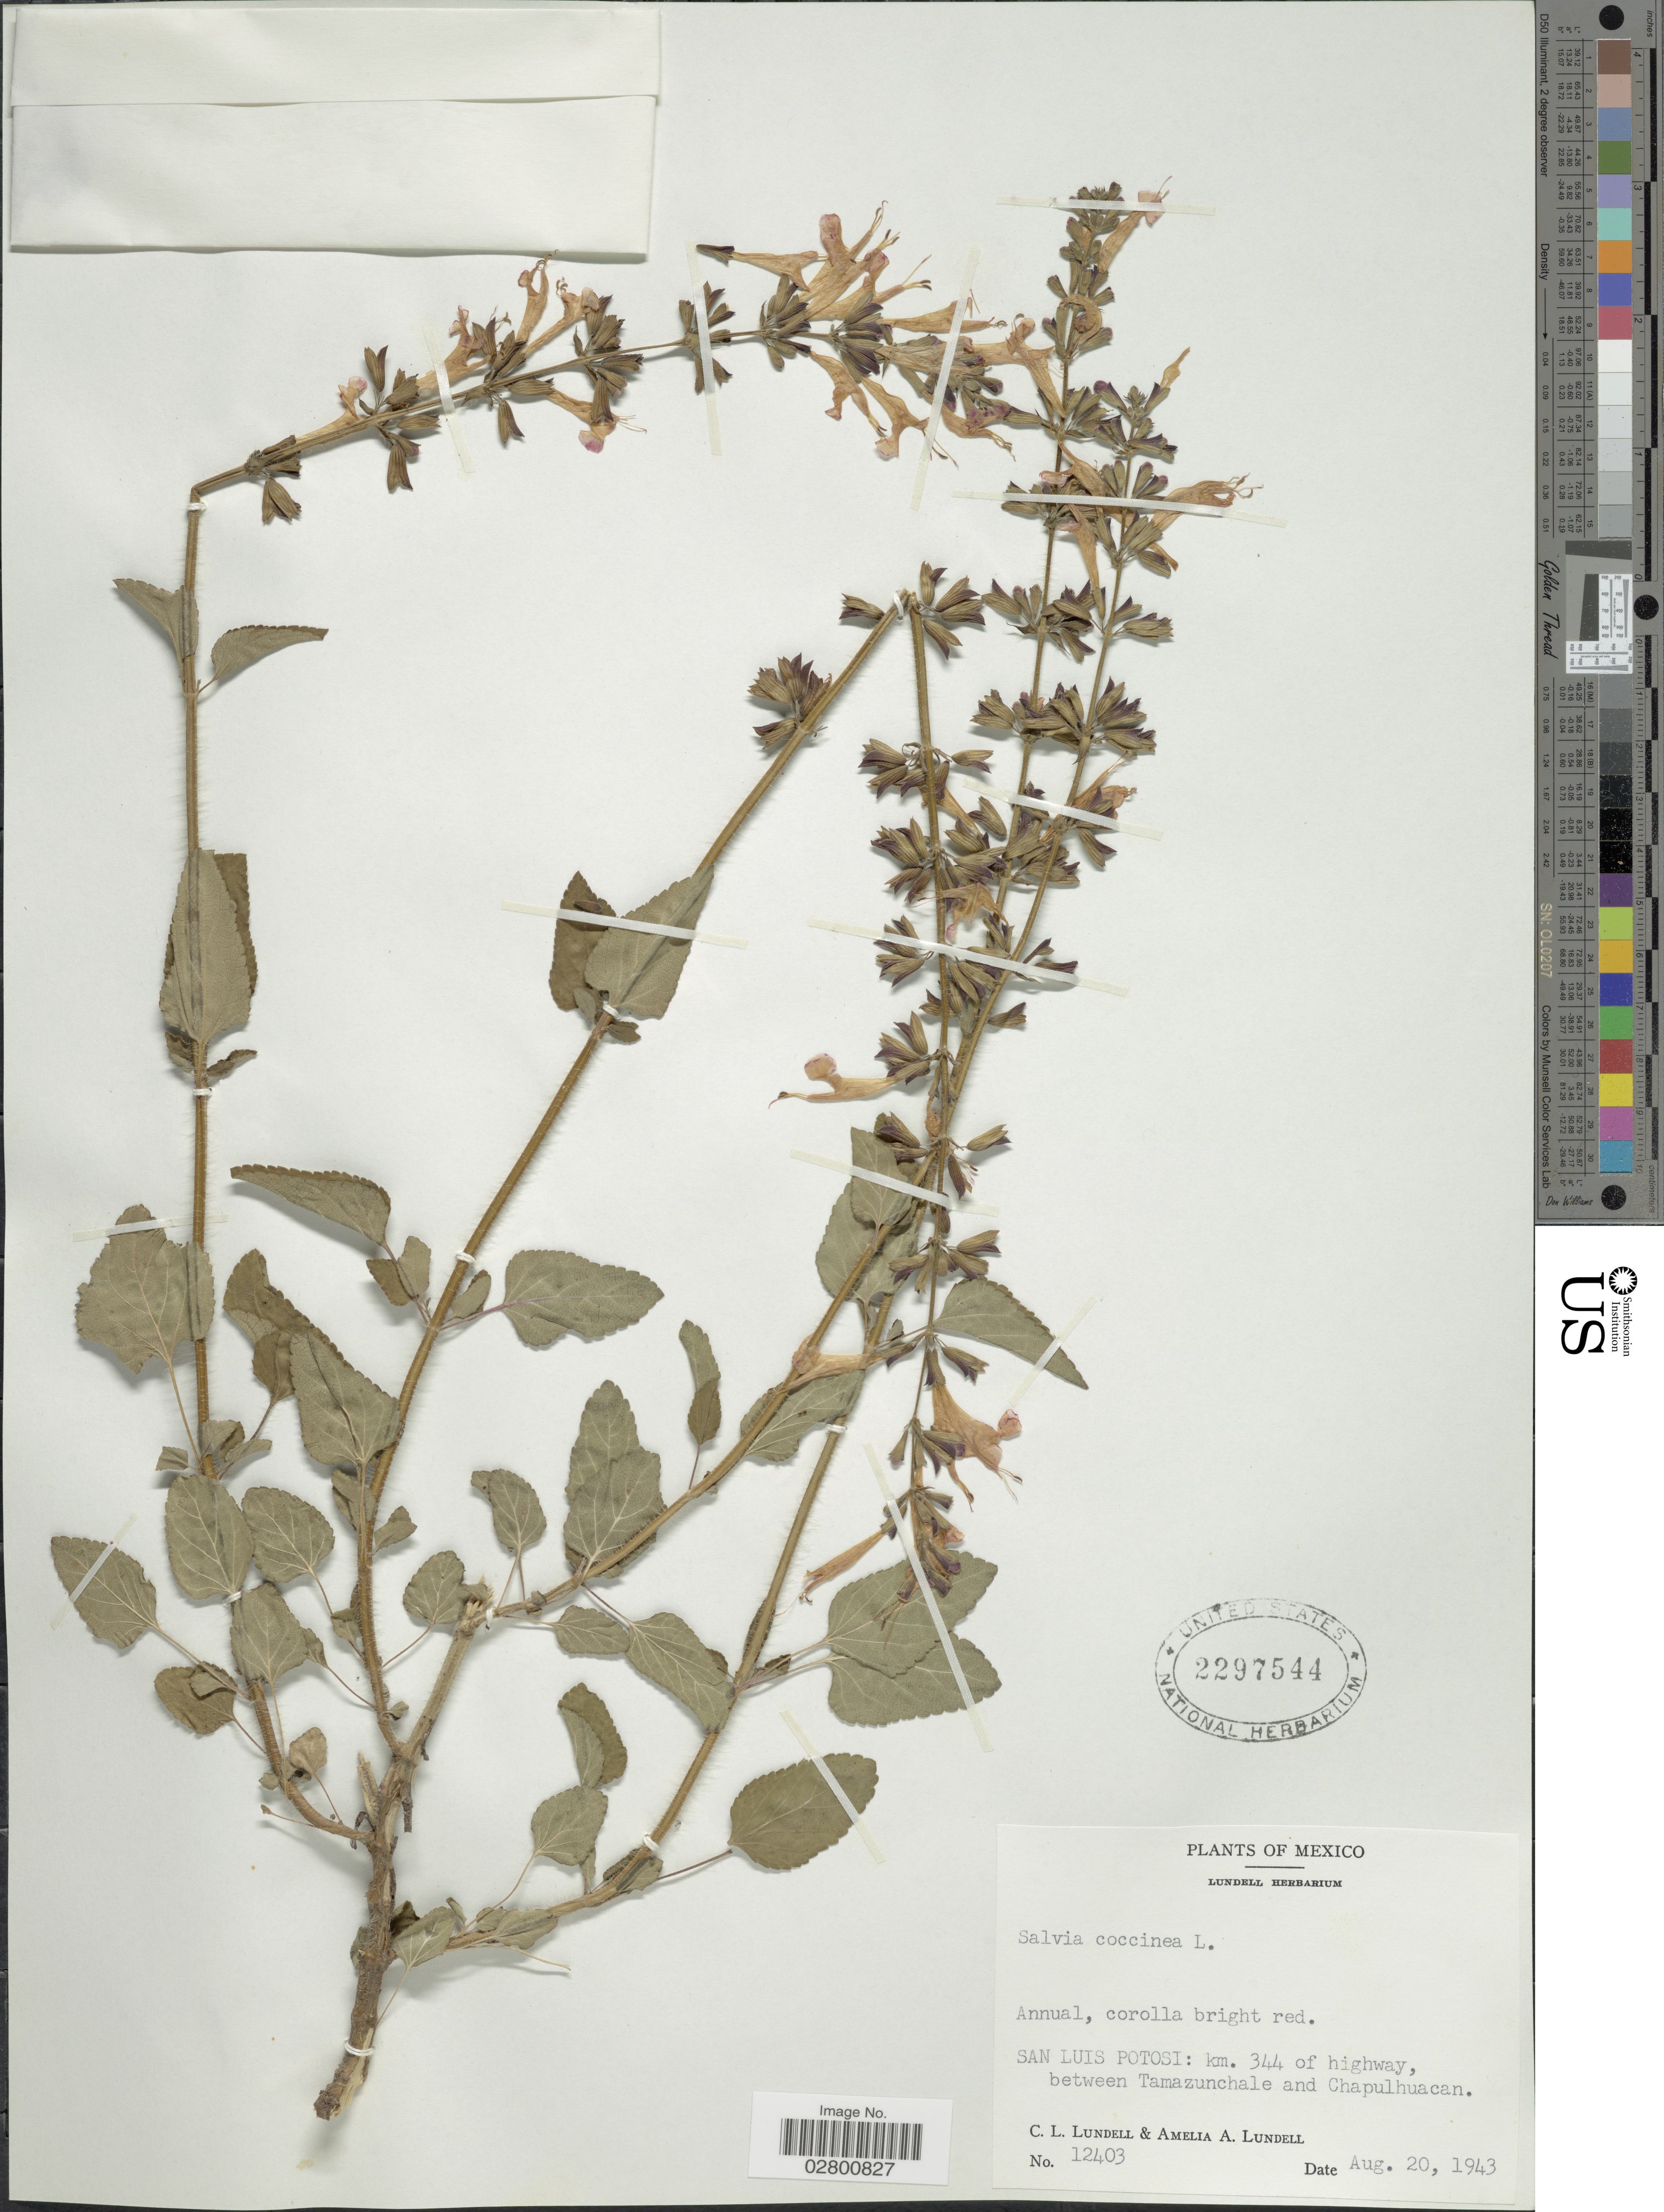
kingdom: Plantae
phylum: Tracheophyta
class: Magnoliopsida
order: Lamiales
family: Lamiaceae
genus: Salvia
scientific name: Salvia coccinea 'Naples Lavender'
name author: L. f. ex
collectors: C. L. Lundell & A. A. Lundell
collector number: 12403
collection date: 1943-08-20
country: Mexico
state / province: San Luis Potosí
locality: Km. 344 of highway, between Tamazunchale and Chapulhuacan.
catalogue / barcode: US 2297544